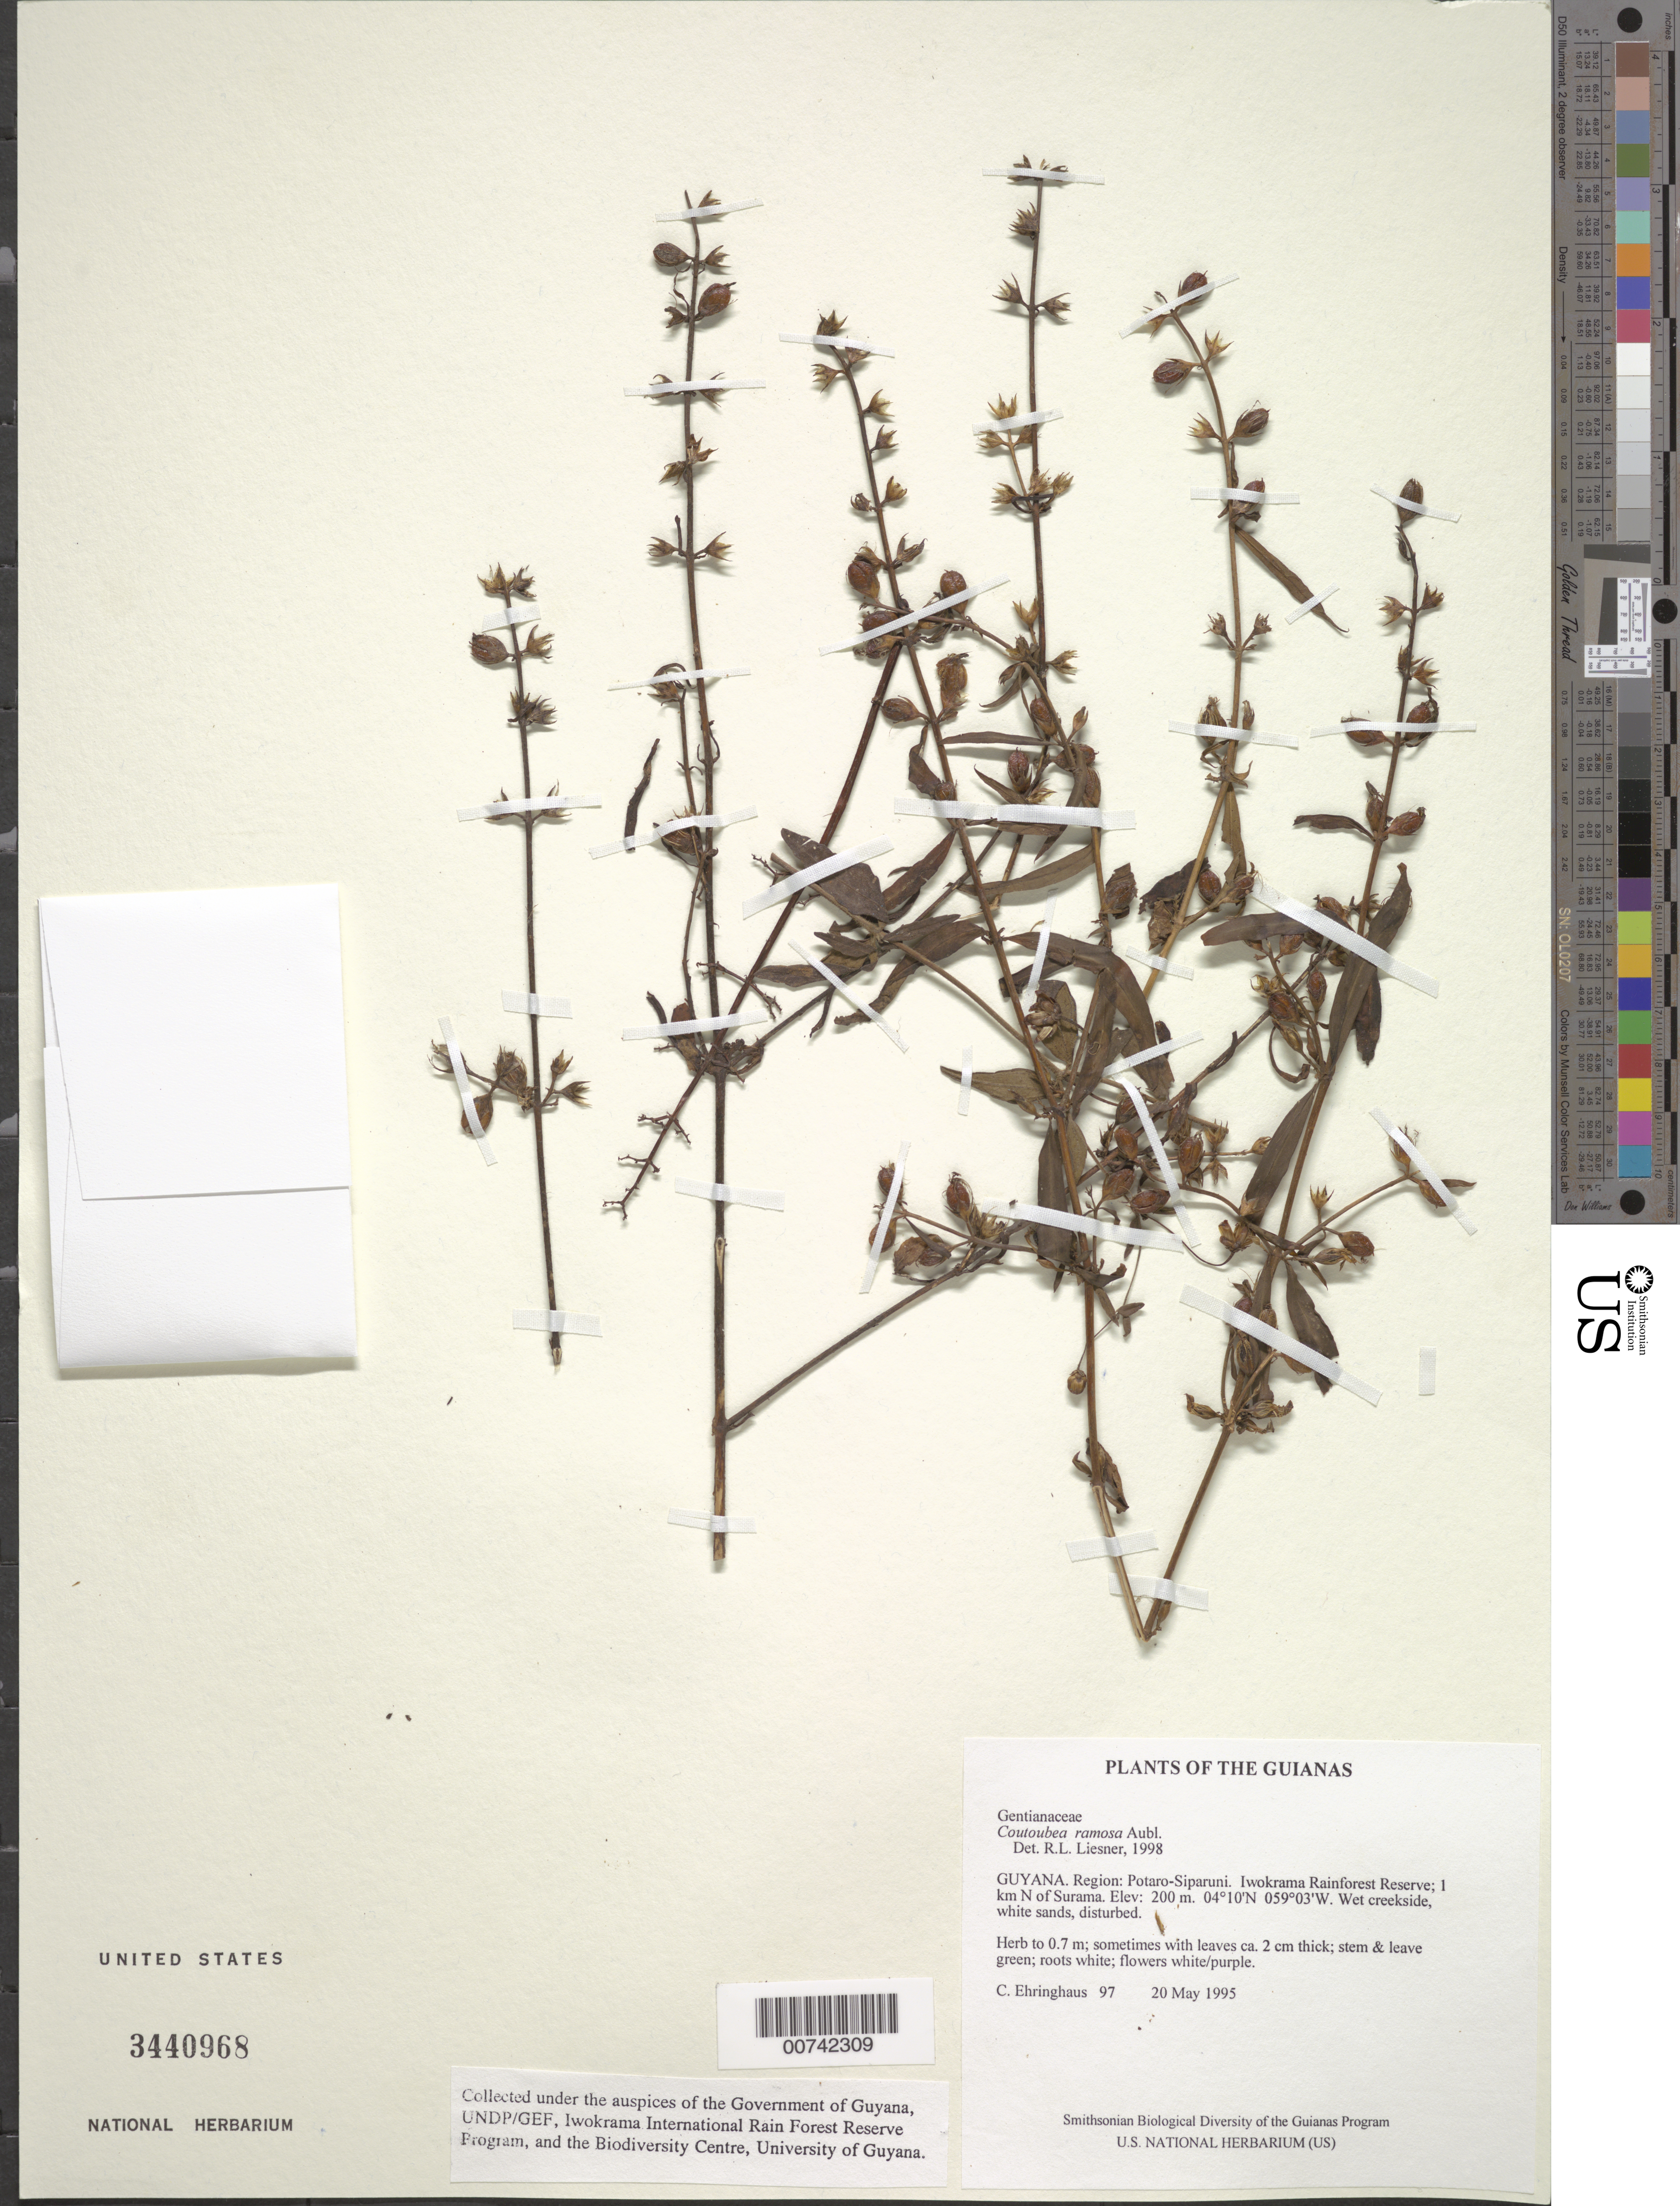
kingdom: Plantae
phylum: Tracheophyta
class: Magnoliopsida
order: Gentianales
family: Gentianaceae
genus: Coutoubea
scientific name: Coutoubea ramosa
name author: Aubl.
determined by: Liesner, R. L.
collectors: C. Ehringhaus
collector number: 97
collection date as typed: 20 May 1995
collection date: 1995-05-20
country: Guyana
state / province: Potaro-Siparuni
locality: Iwokrama Rainforest Reserve; 1 km N of Surama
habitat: Wet creekside, white sands, disturbed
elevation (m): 200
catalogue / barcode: US 3440968